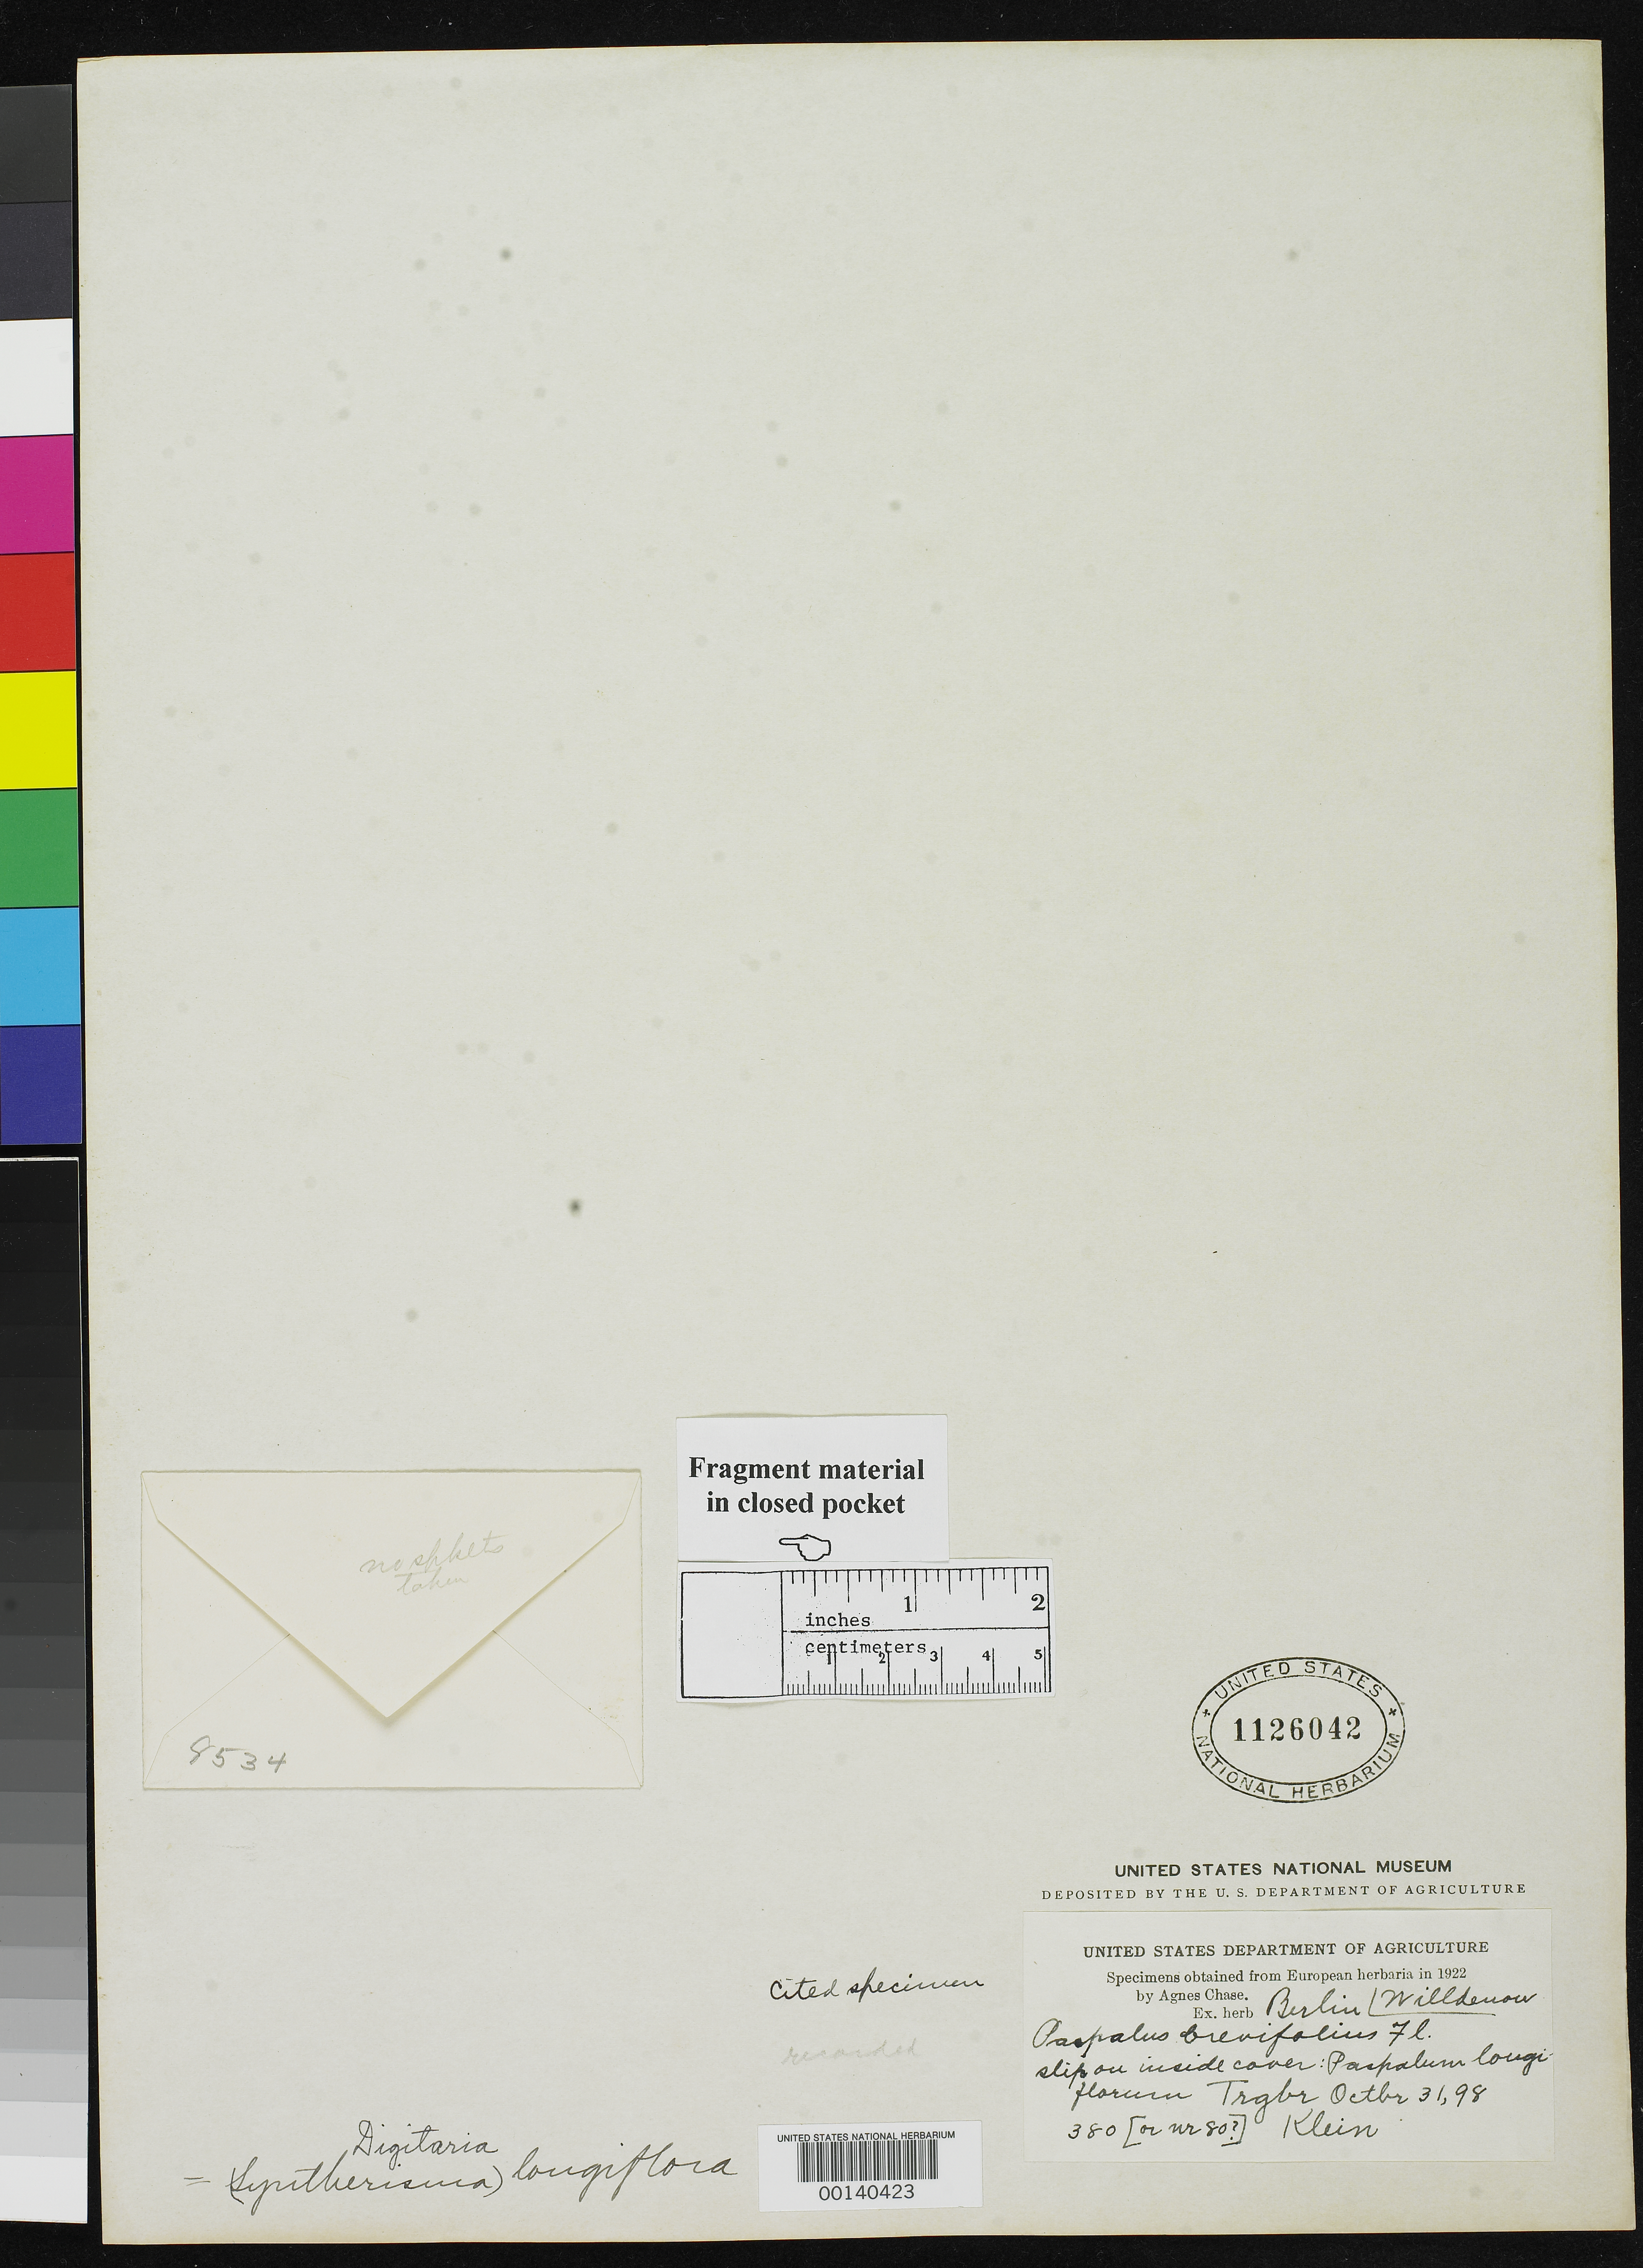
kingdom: Plantae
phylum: Tracheophyta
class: Liliopsida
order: Poales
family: Poaceae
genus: Paspalum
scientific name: Paspalum brevifolium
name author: Flüggé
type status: Type Fragment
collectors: J. T. Klein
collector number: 380 Or 80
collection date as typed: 31 Oct 1898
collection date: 1898-10-31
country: India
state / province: Tamil Nadu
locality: Tranquebar.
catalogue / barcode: US 1126042